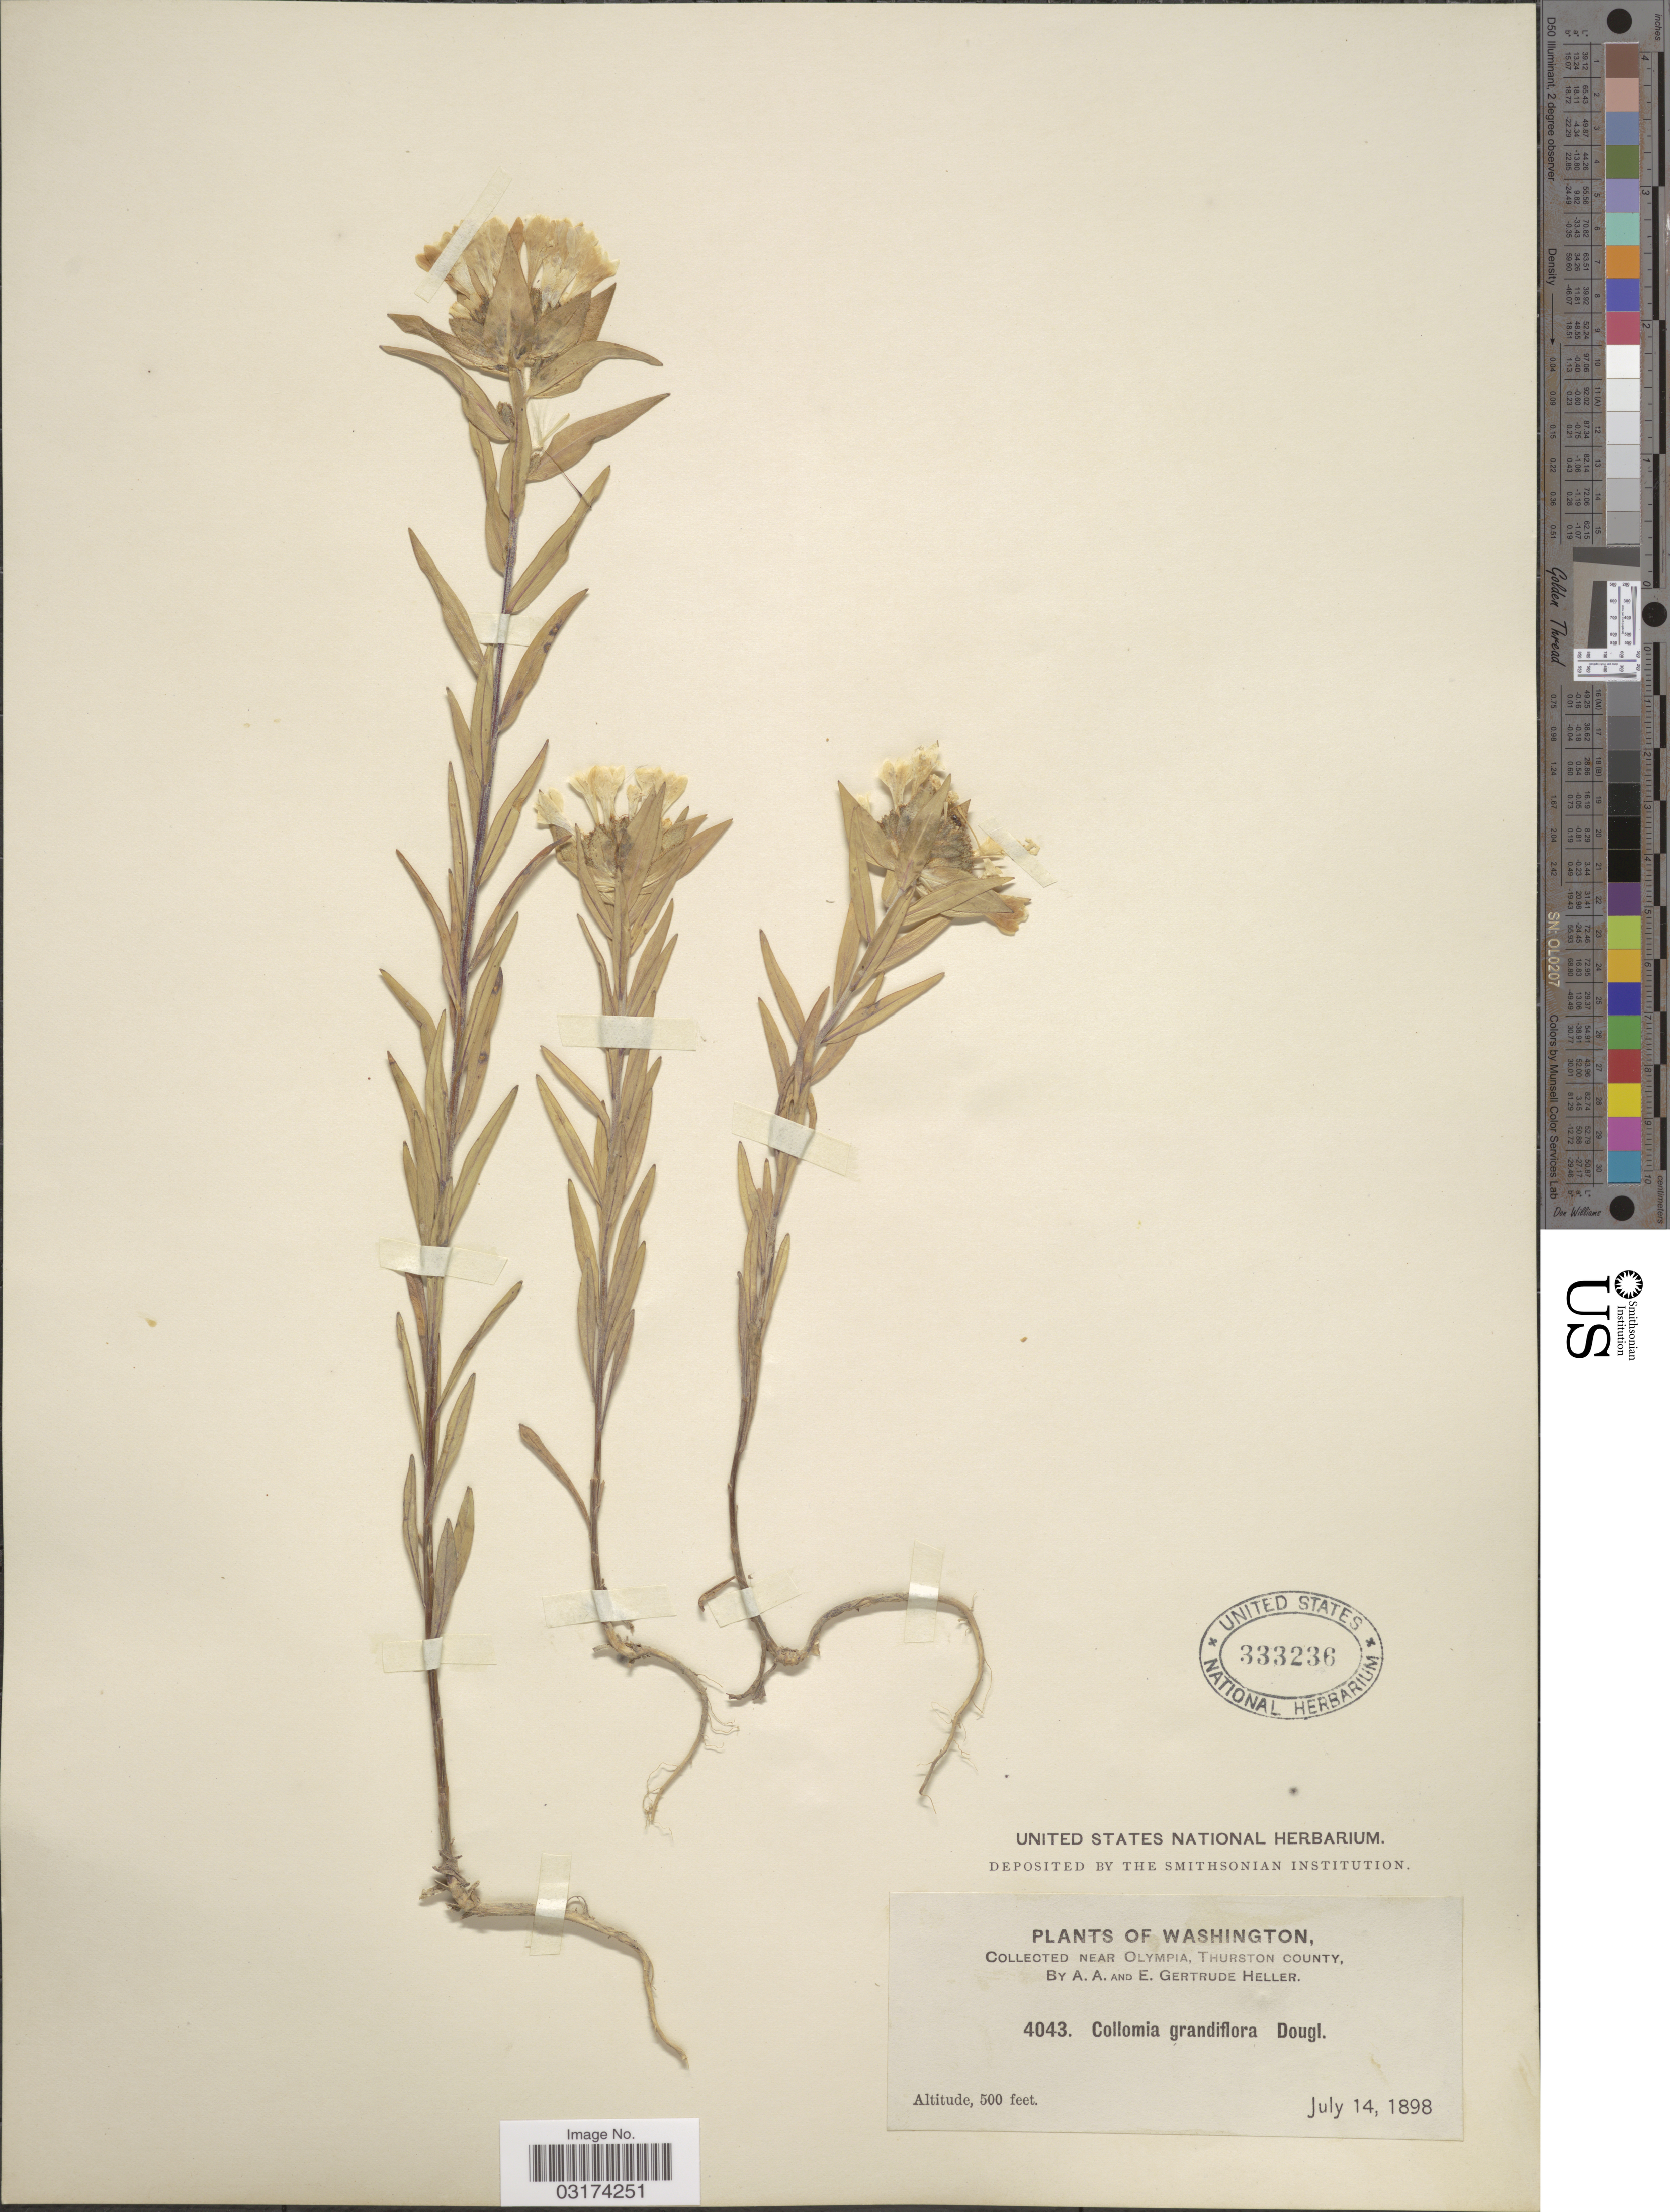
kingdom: Plantae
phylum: Tracheophyta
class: Magnoliopsida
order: Ericales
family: Polemoniaceae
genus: Collomia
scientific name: Collomia grandiflora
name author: Douglas ex Lindl.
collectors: A. A. Heller & E. Gertrude Heller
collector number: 4043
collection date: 1898-07-14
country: United States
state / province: Washington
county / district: Thurston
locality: Near Olympia, Thurston County.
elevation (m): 152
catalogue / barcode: US 333236